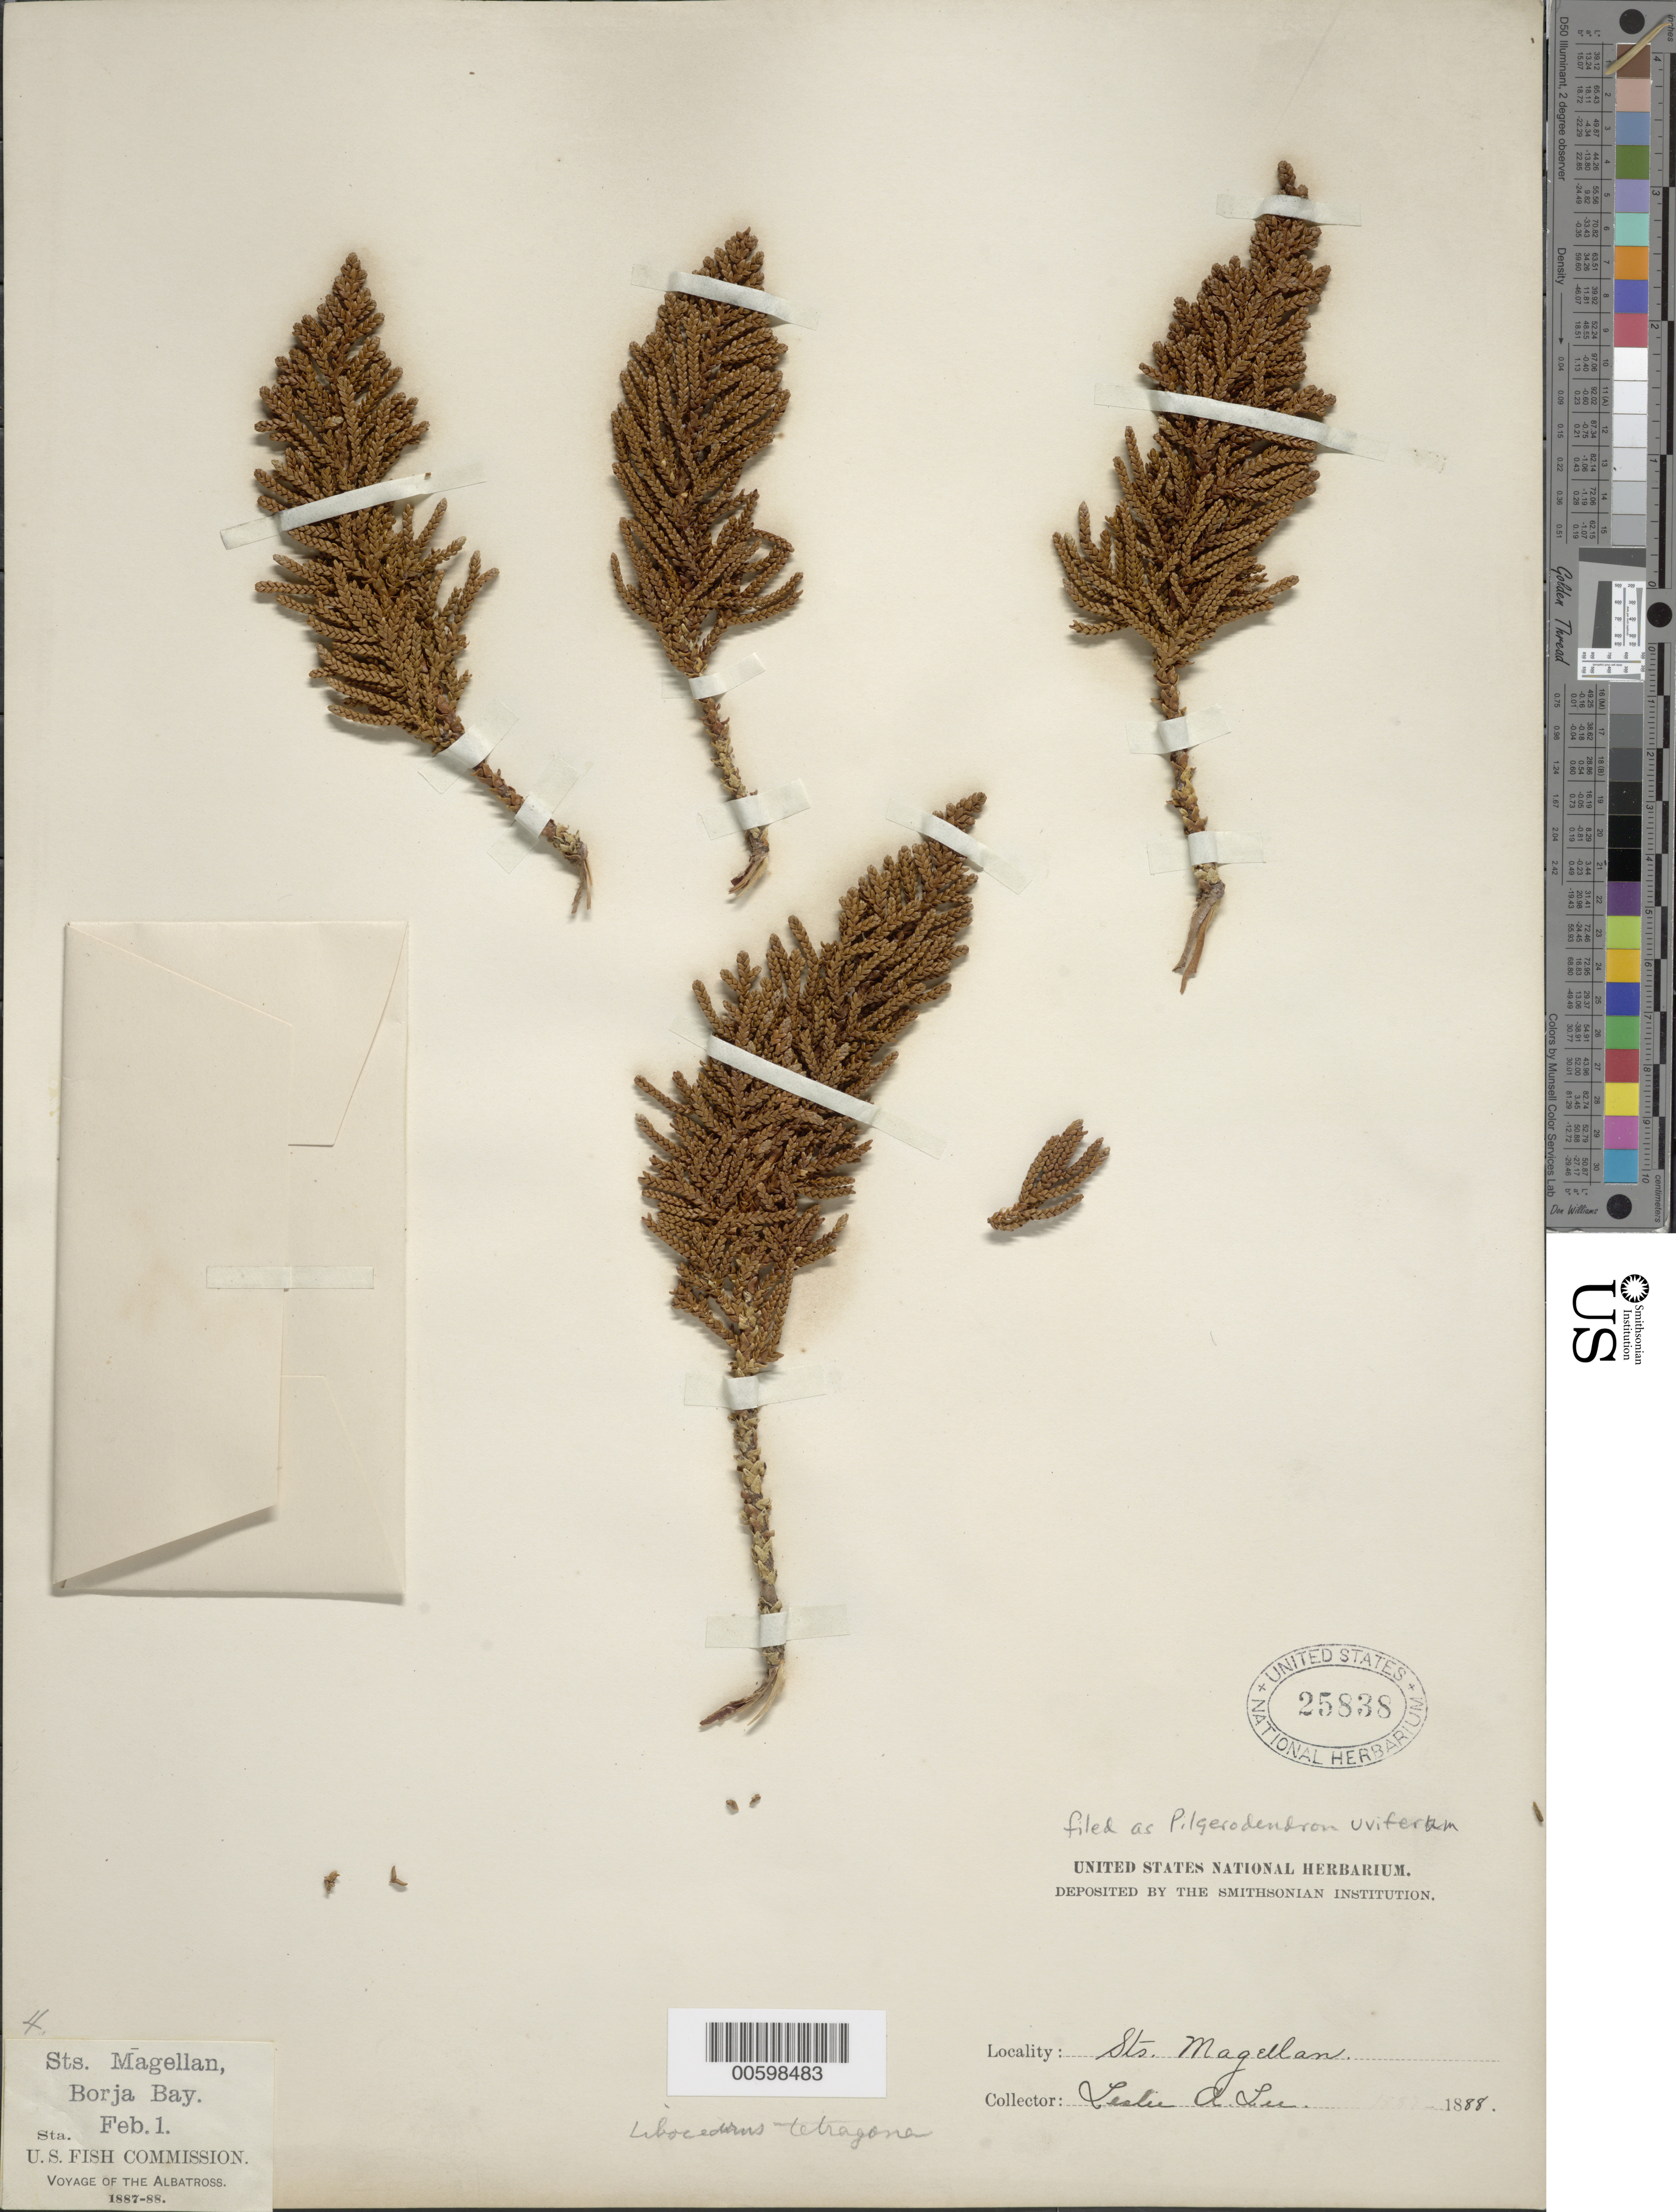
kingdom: Plantae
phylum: Tracheophyta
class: Pinopsida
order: Pinales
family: Cupressaceae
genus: Pilgerodendron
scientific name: Pilgerodendron uviferum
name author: Florin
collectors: L. Lee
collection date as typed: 01 Feb 1888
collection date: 1888-02-01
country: Chile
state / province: Magallanes y de la Antártica Chilena (XII)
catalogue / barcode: US 25838